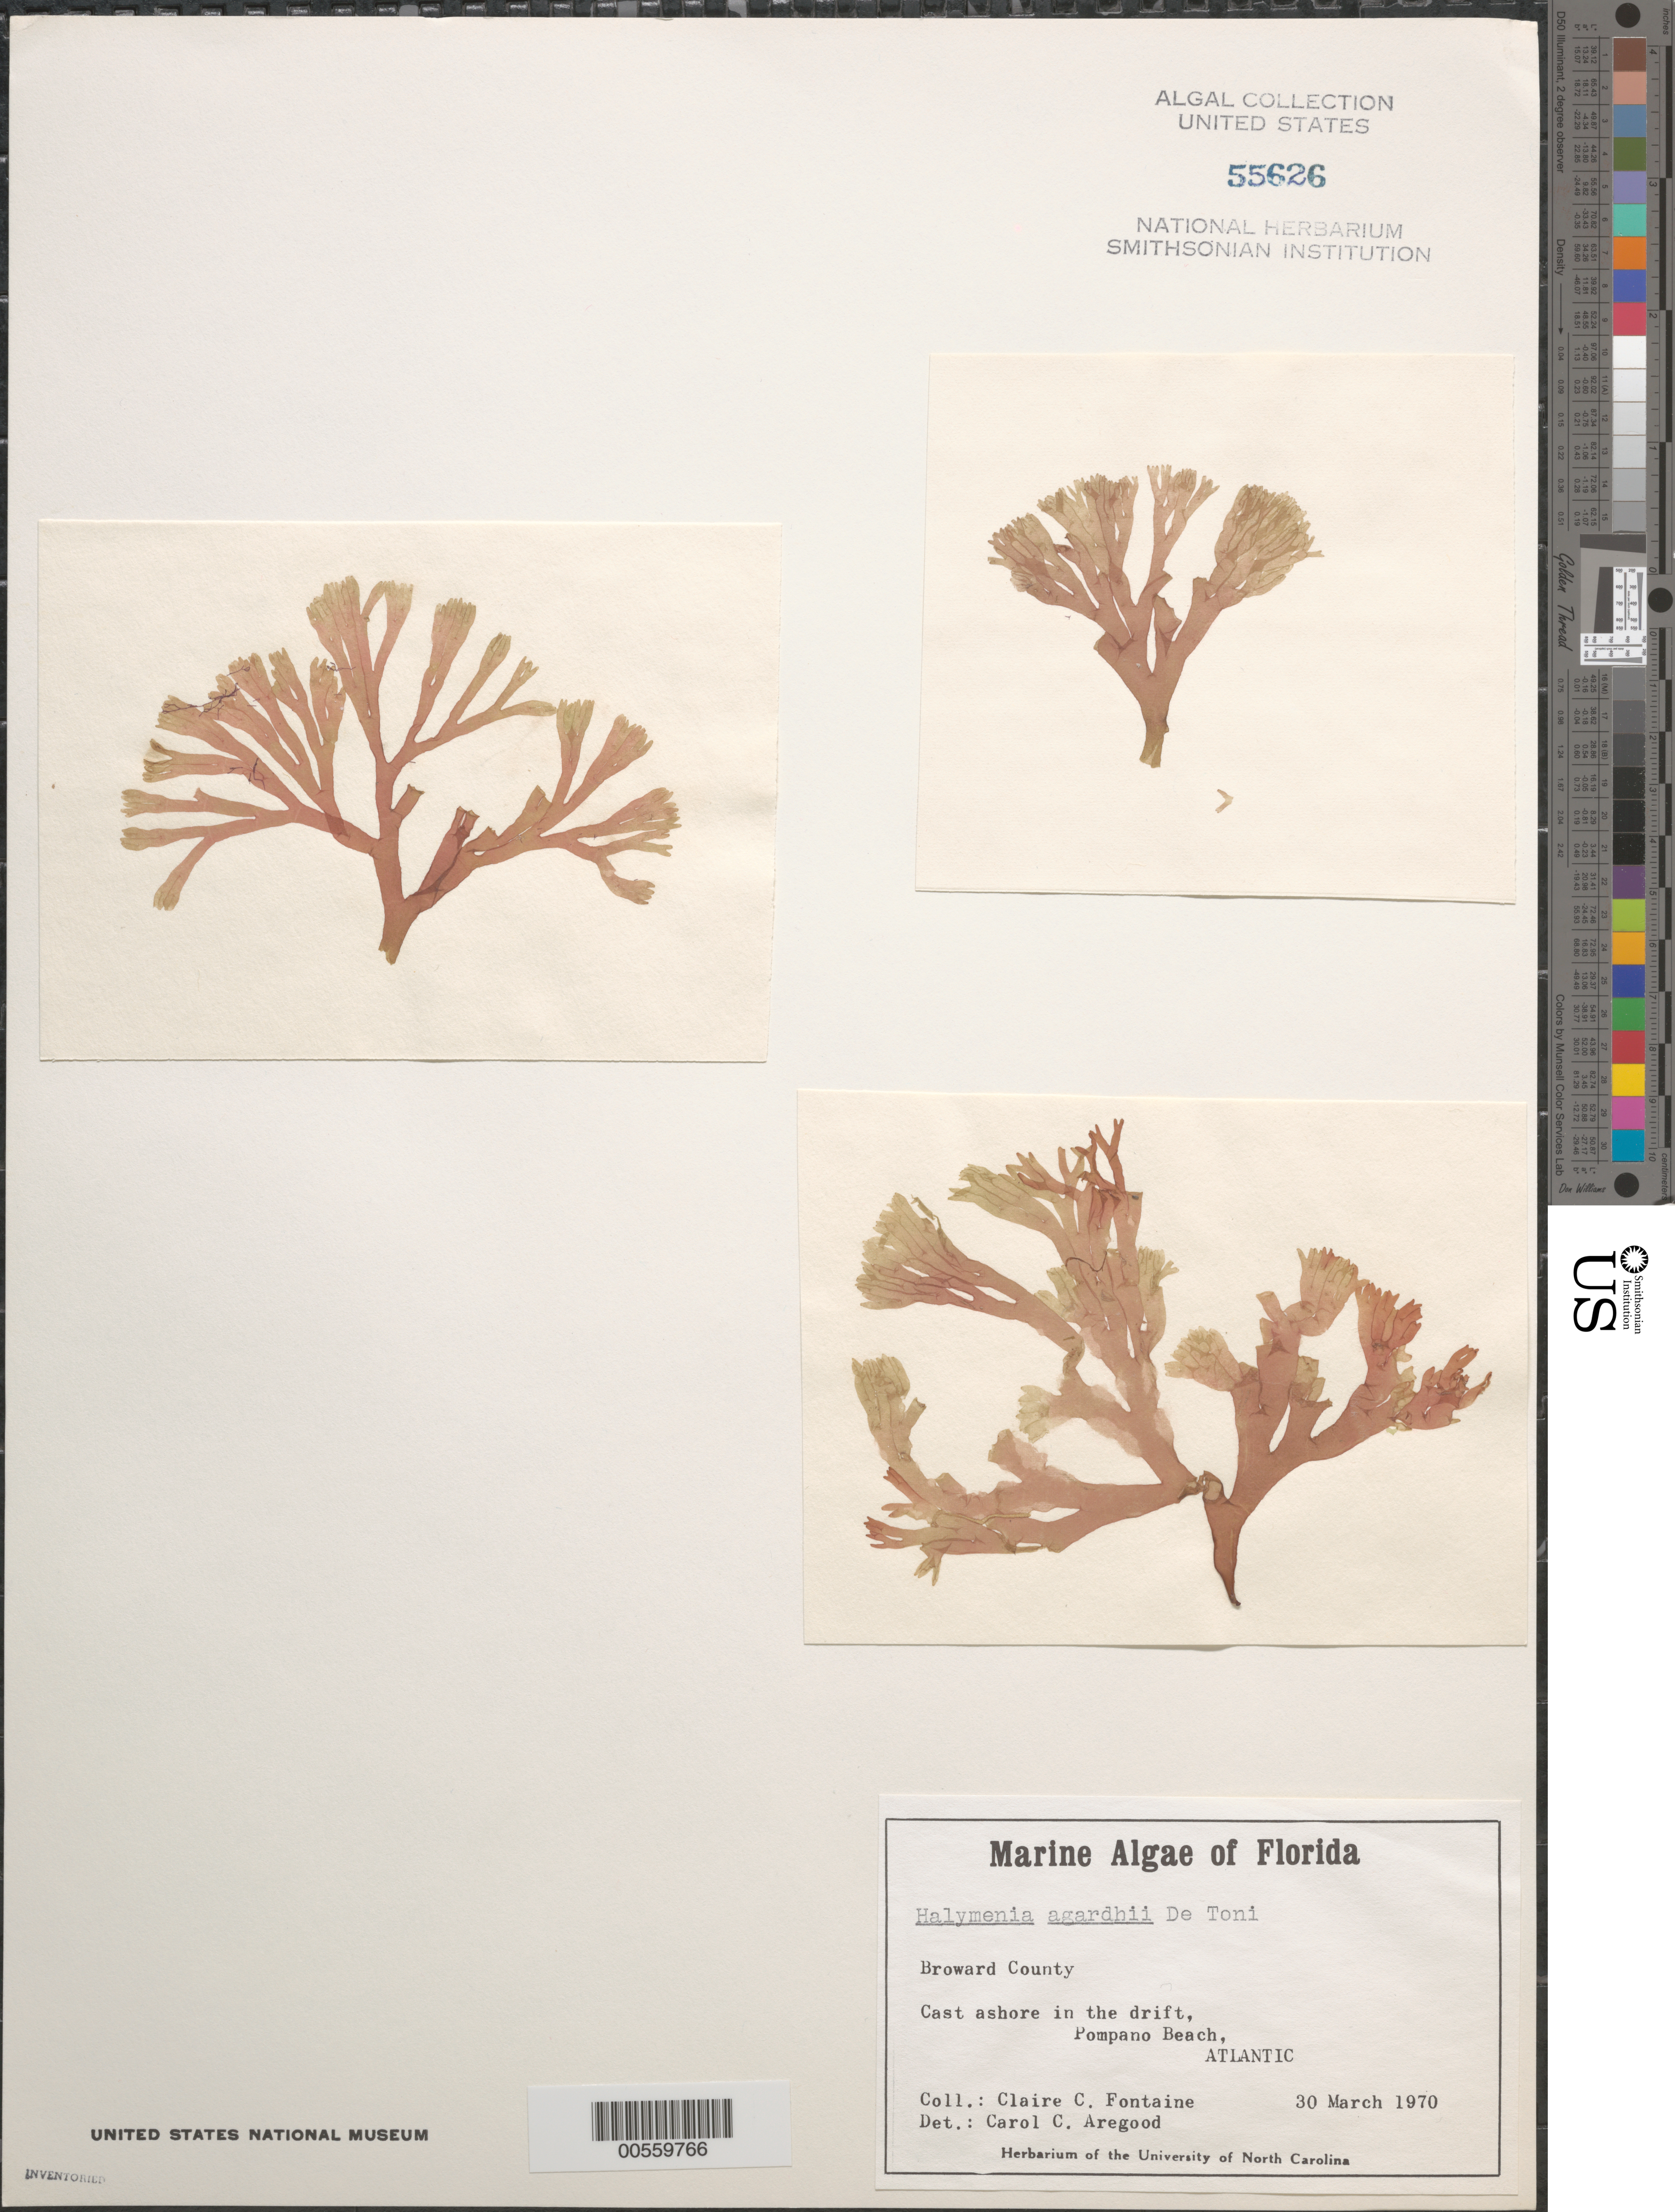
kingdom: Plantae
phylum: Rhodophyta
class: Florideophyceae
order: Sebdeniales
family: Sebdeniaceae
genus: Sebdenia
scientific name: Sebdenia flabellata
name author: (J. Agardh) P.G. Parkinson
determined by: Algae name updating Project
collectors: C. Fontaine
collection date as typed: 30 Mar 1970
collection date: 1970-03-30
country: United States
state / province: Florida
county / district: Broward County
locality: Pompano Beach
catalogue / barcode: US 55626